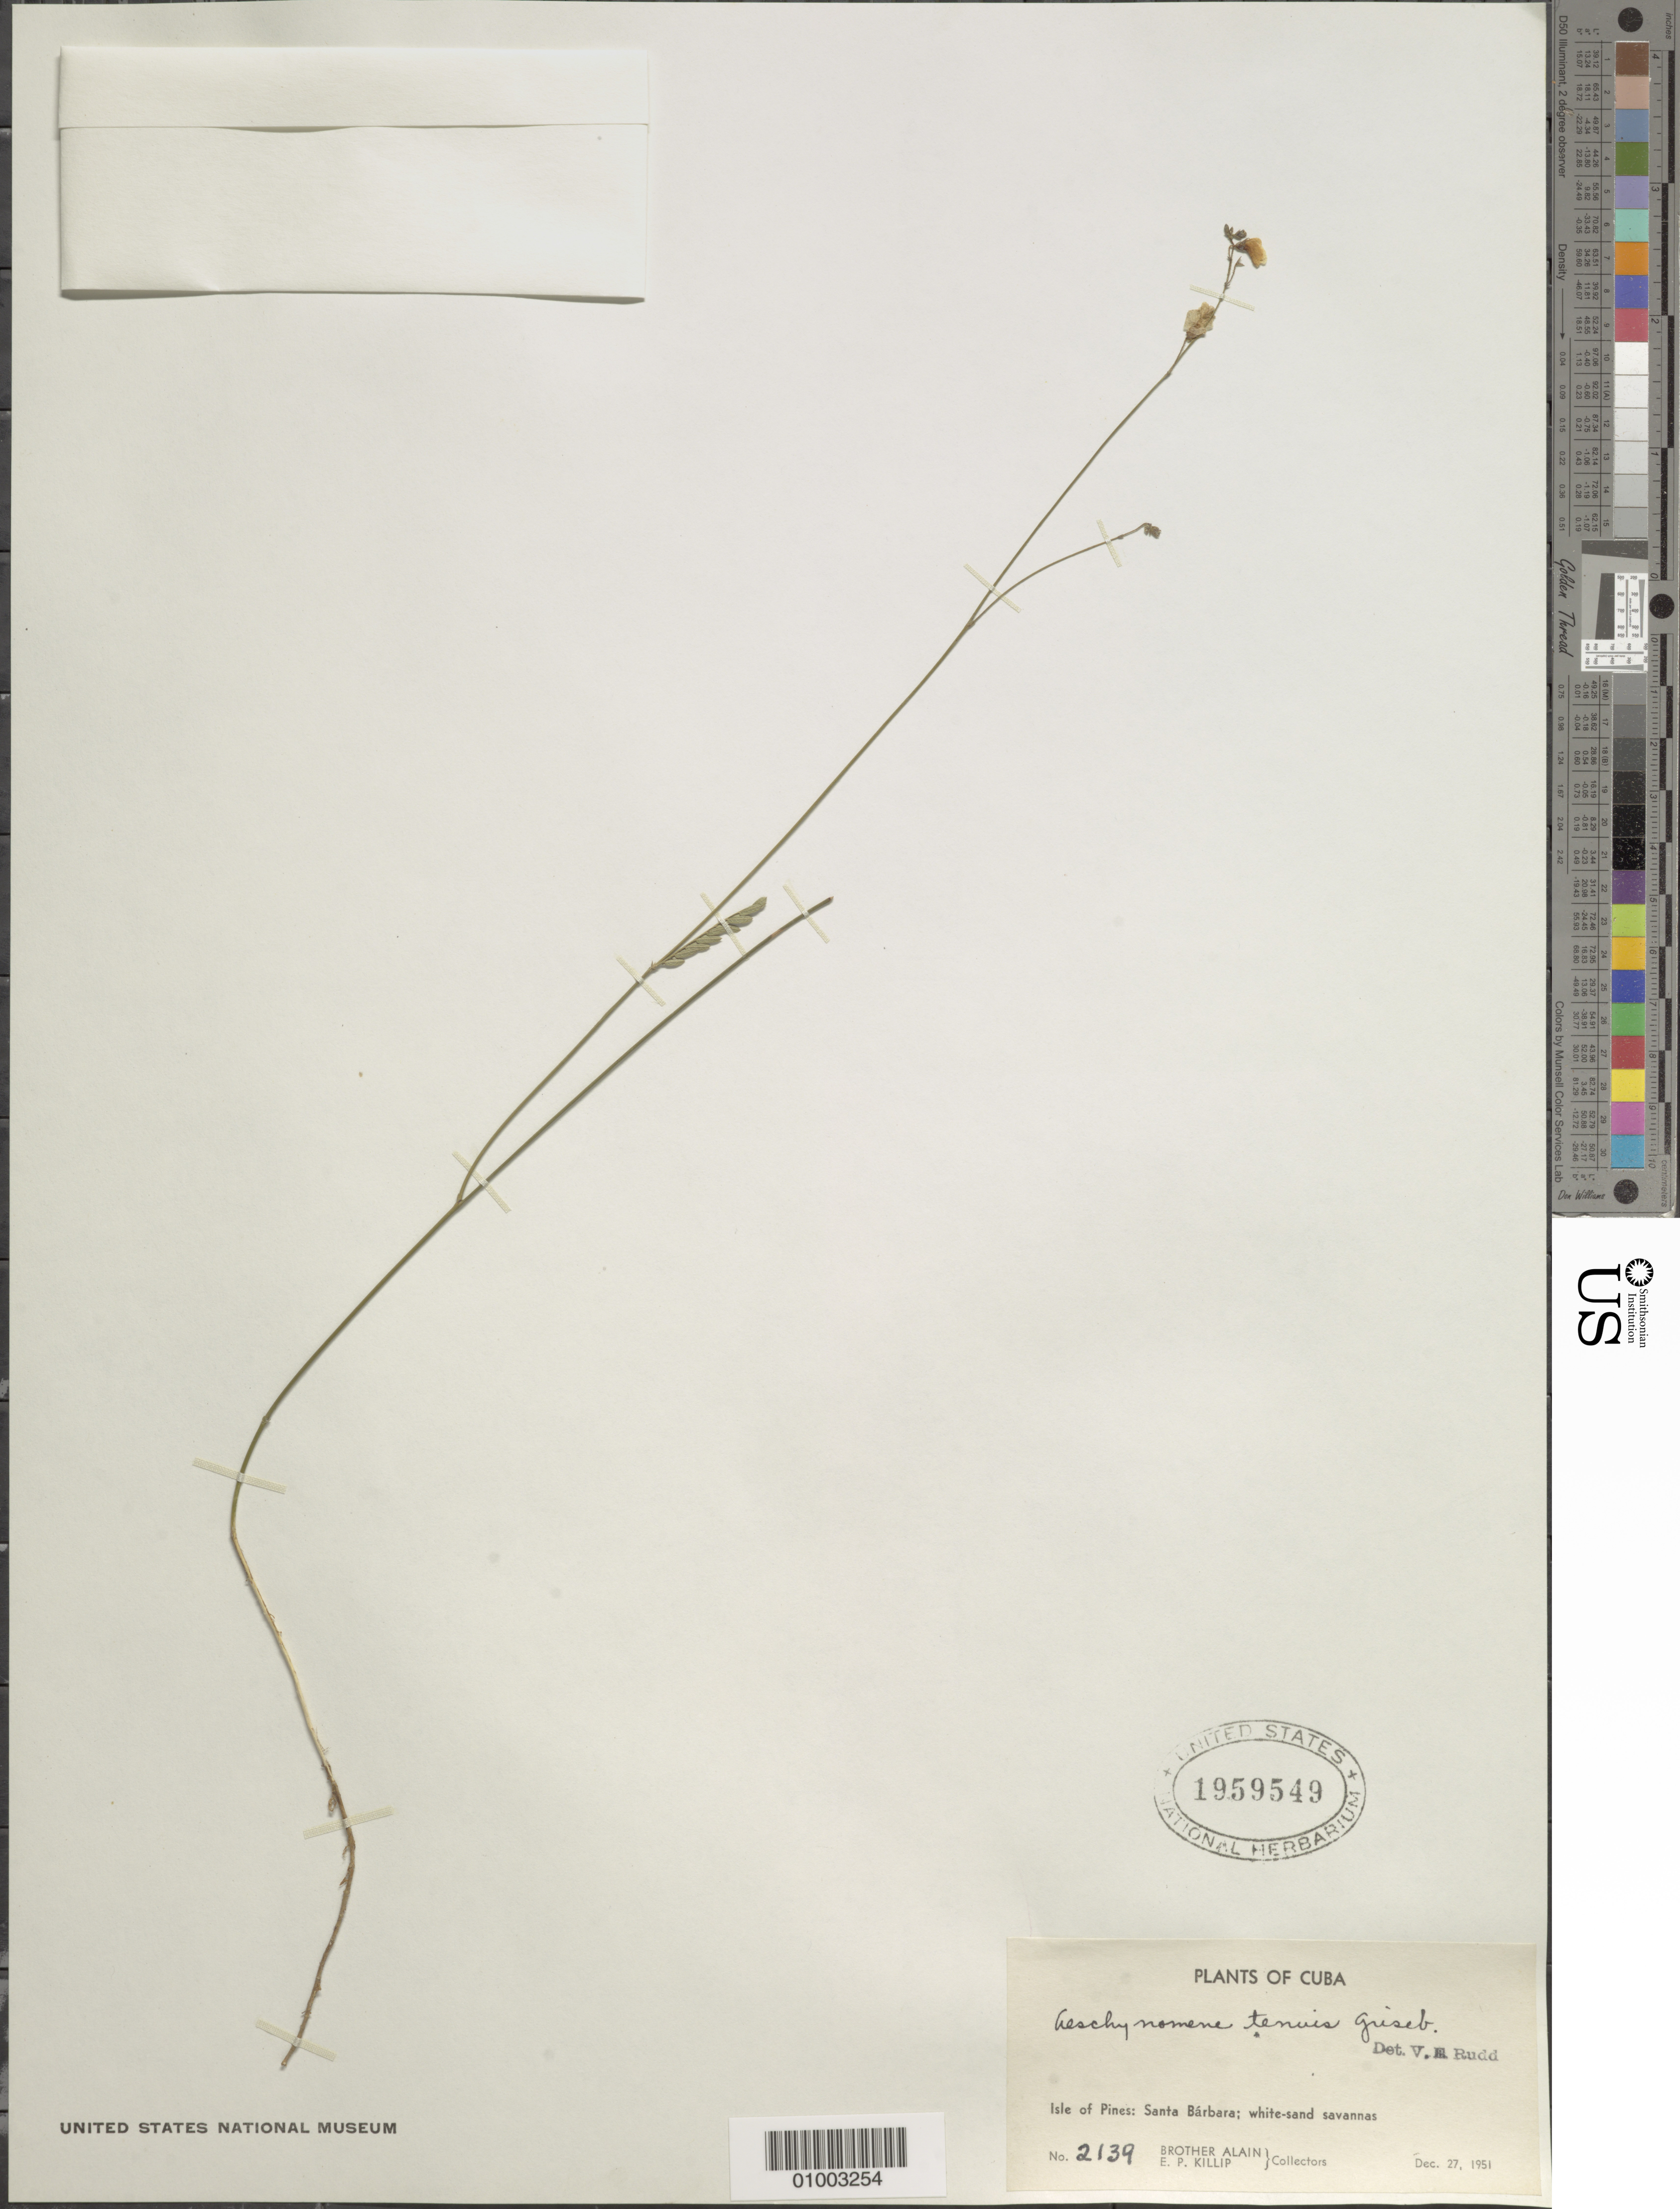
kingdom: Plantae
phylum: Tracheophyta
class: Magnoliopsida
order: Fabales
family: Fabaceae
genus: Aeschynomene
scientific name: Aeschynomene tenuis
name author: Griseb.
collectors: A. H. Liogier & E. P. Killip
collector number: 2139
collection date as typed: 27 Dec 1951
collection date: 1951-12-27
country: Cuba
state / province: Isla de la Juventud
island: Isla de la Juventud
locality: Isle of Pines, Santa Barbara, white san savannas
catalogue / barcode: US 1959549